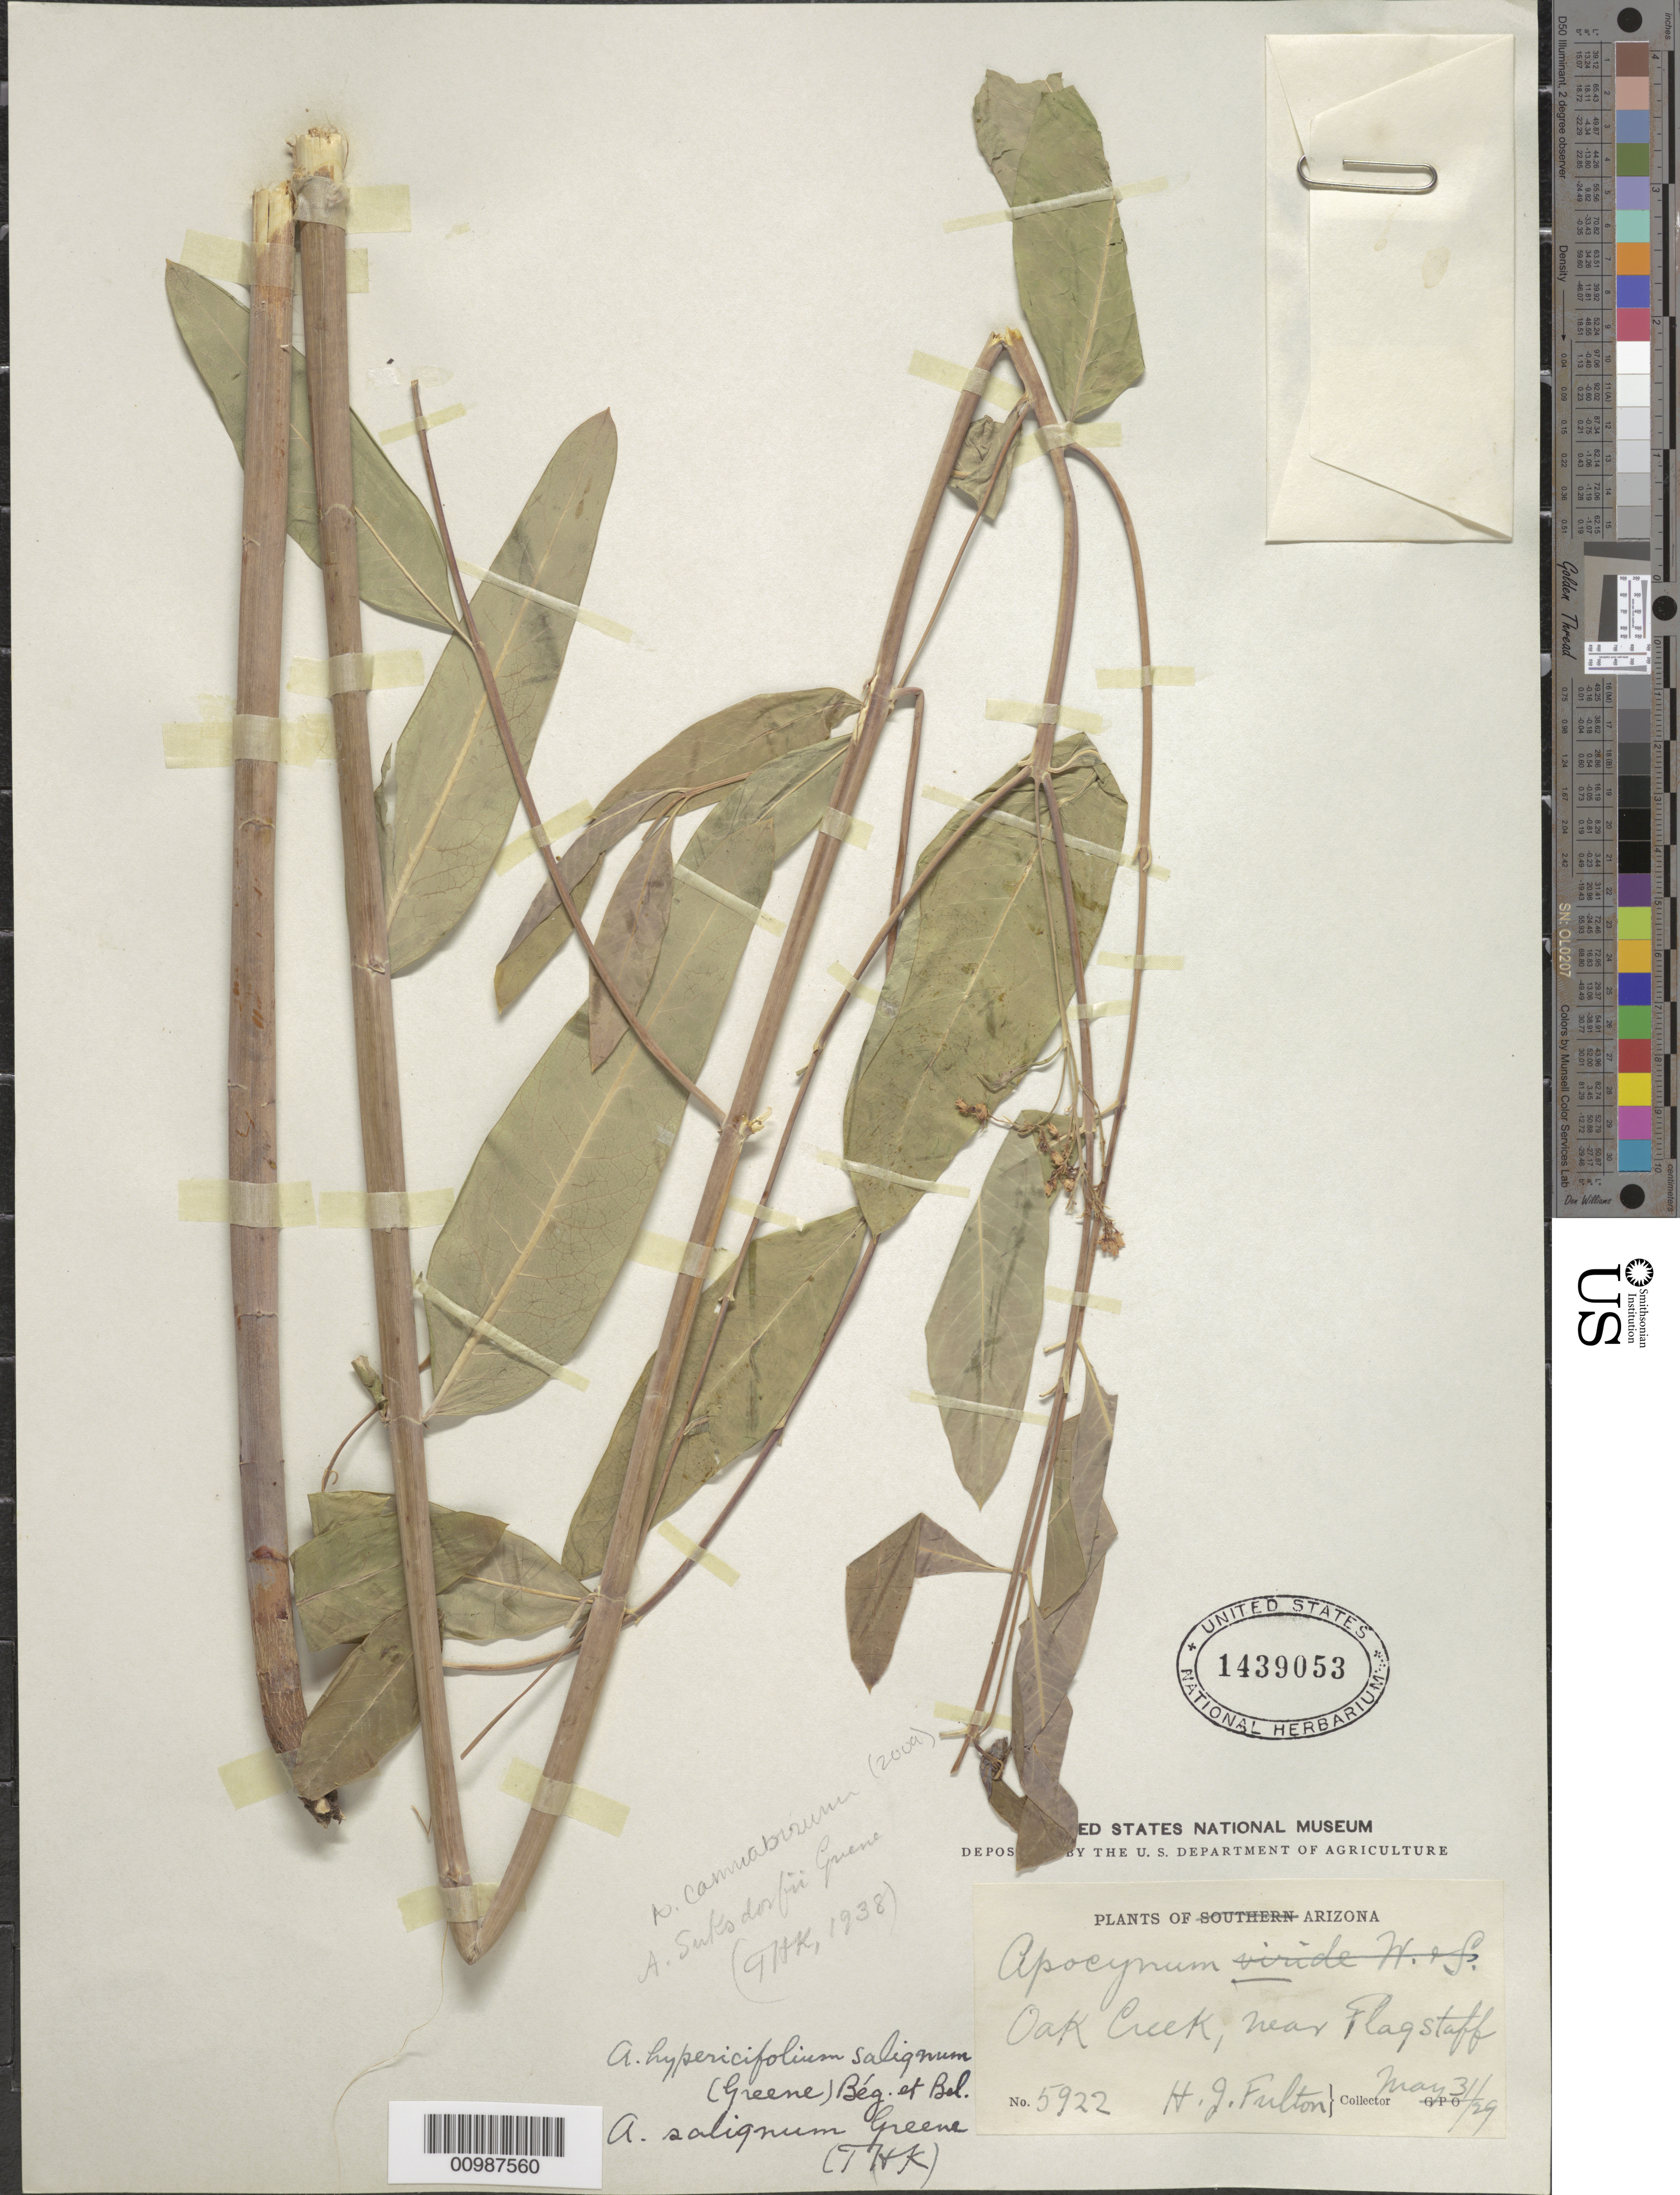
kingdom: Plantae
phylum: Tracheophyta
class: Magnoliopsida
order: Gentianales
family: Apocynaceae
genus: Apocynum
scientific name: Apocynum cannabinum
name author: L.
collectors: H. Fulton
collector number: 5922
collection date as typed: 31 May 1929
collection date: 1929-05-31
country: United States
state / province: Arizona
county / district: Coconino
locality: Oak Creek, near Flagstaff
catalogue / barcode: US 1439053